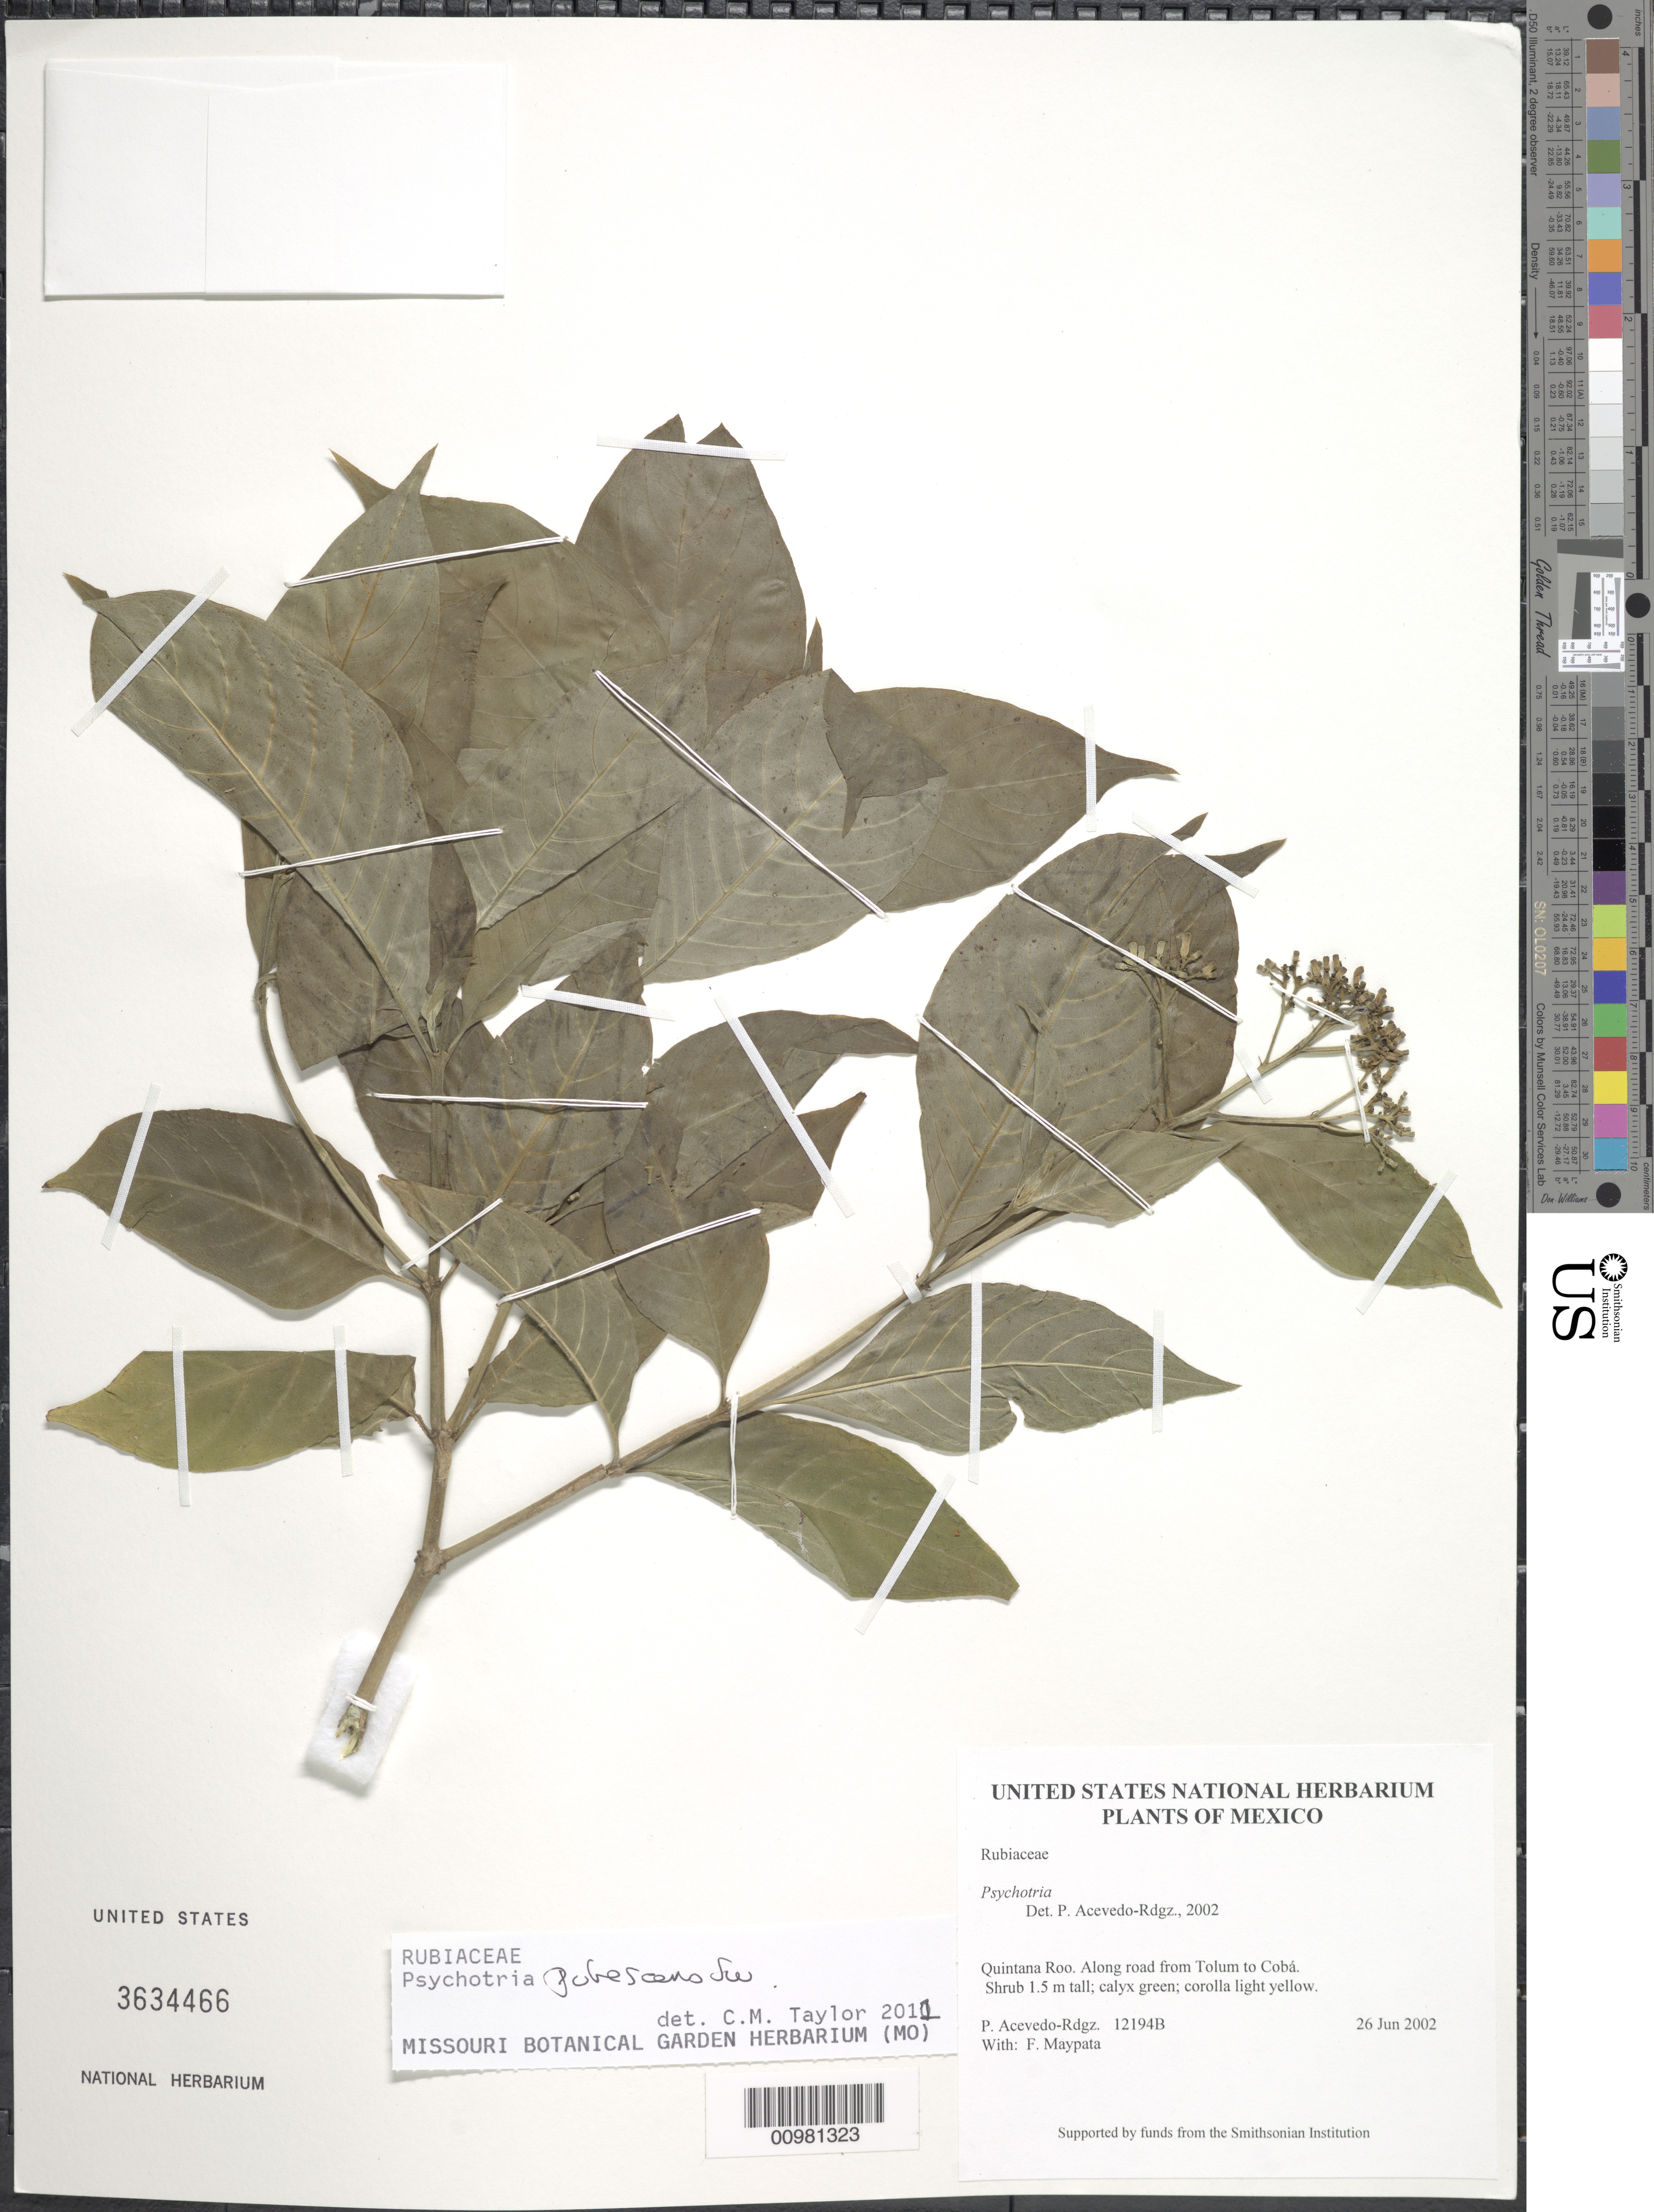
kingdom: Plantae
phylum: Tracheophyta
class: Magnoliopsida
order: Gentianales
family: Rubiaceae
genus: Psychotria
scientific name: Psychotria pubescens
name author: Sw.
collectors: P. Acevedo-Rodr. & F. Maypata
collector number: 12194b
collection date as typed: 26 Jun 2002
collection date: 2002-06-26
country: Mexico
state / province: Quintana Roo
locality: Along road from Tolum to Cobá.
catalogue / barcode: US 3634466